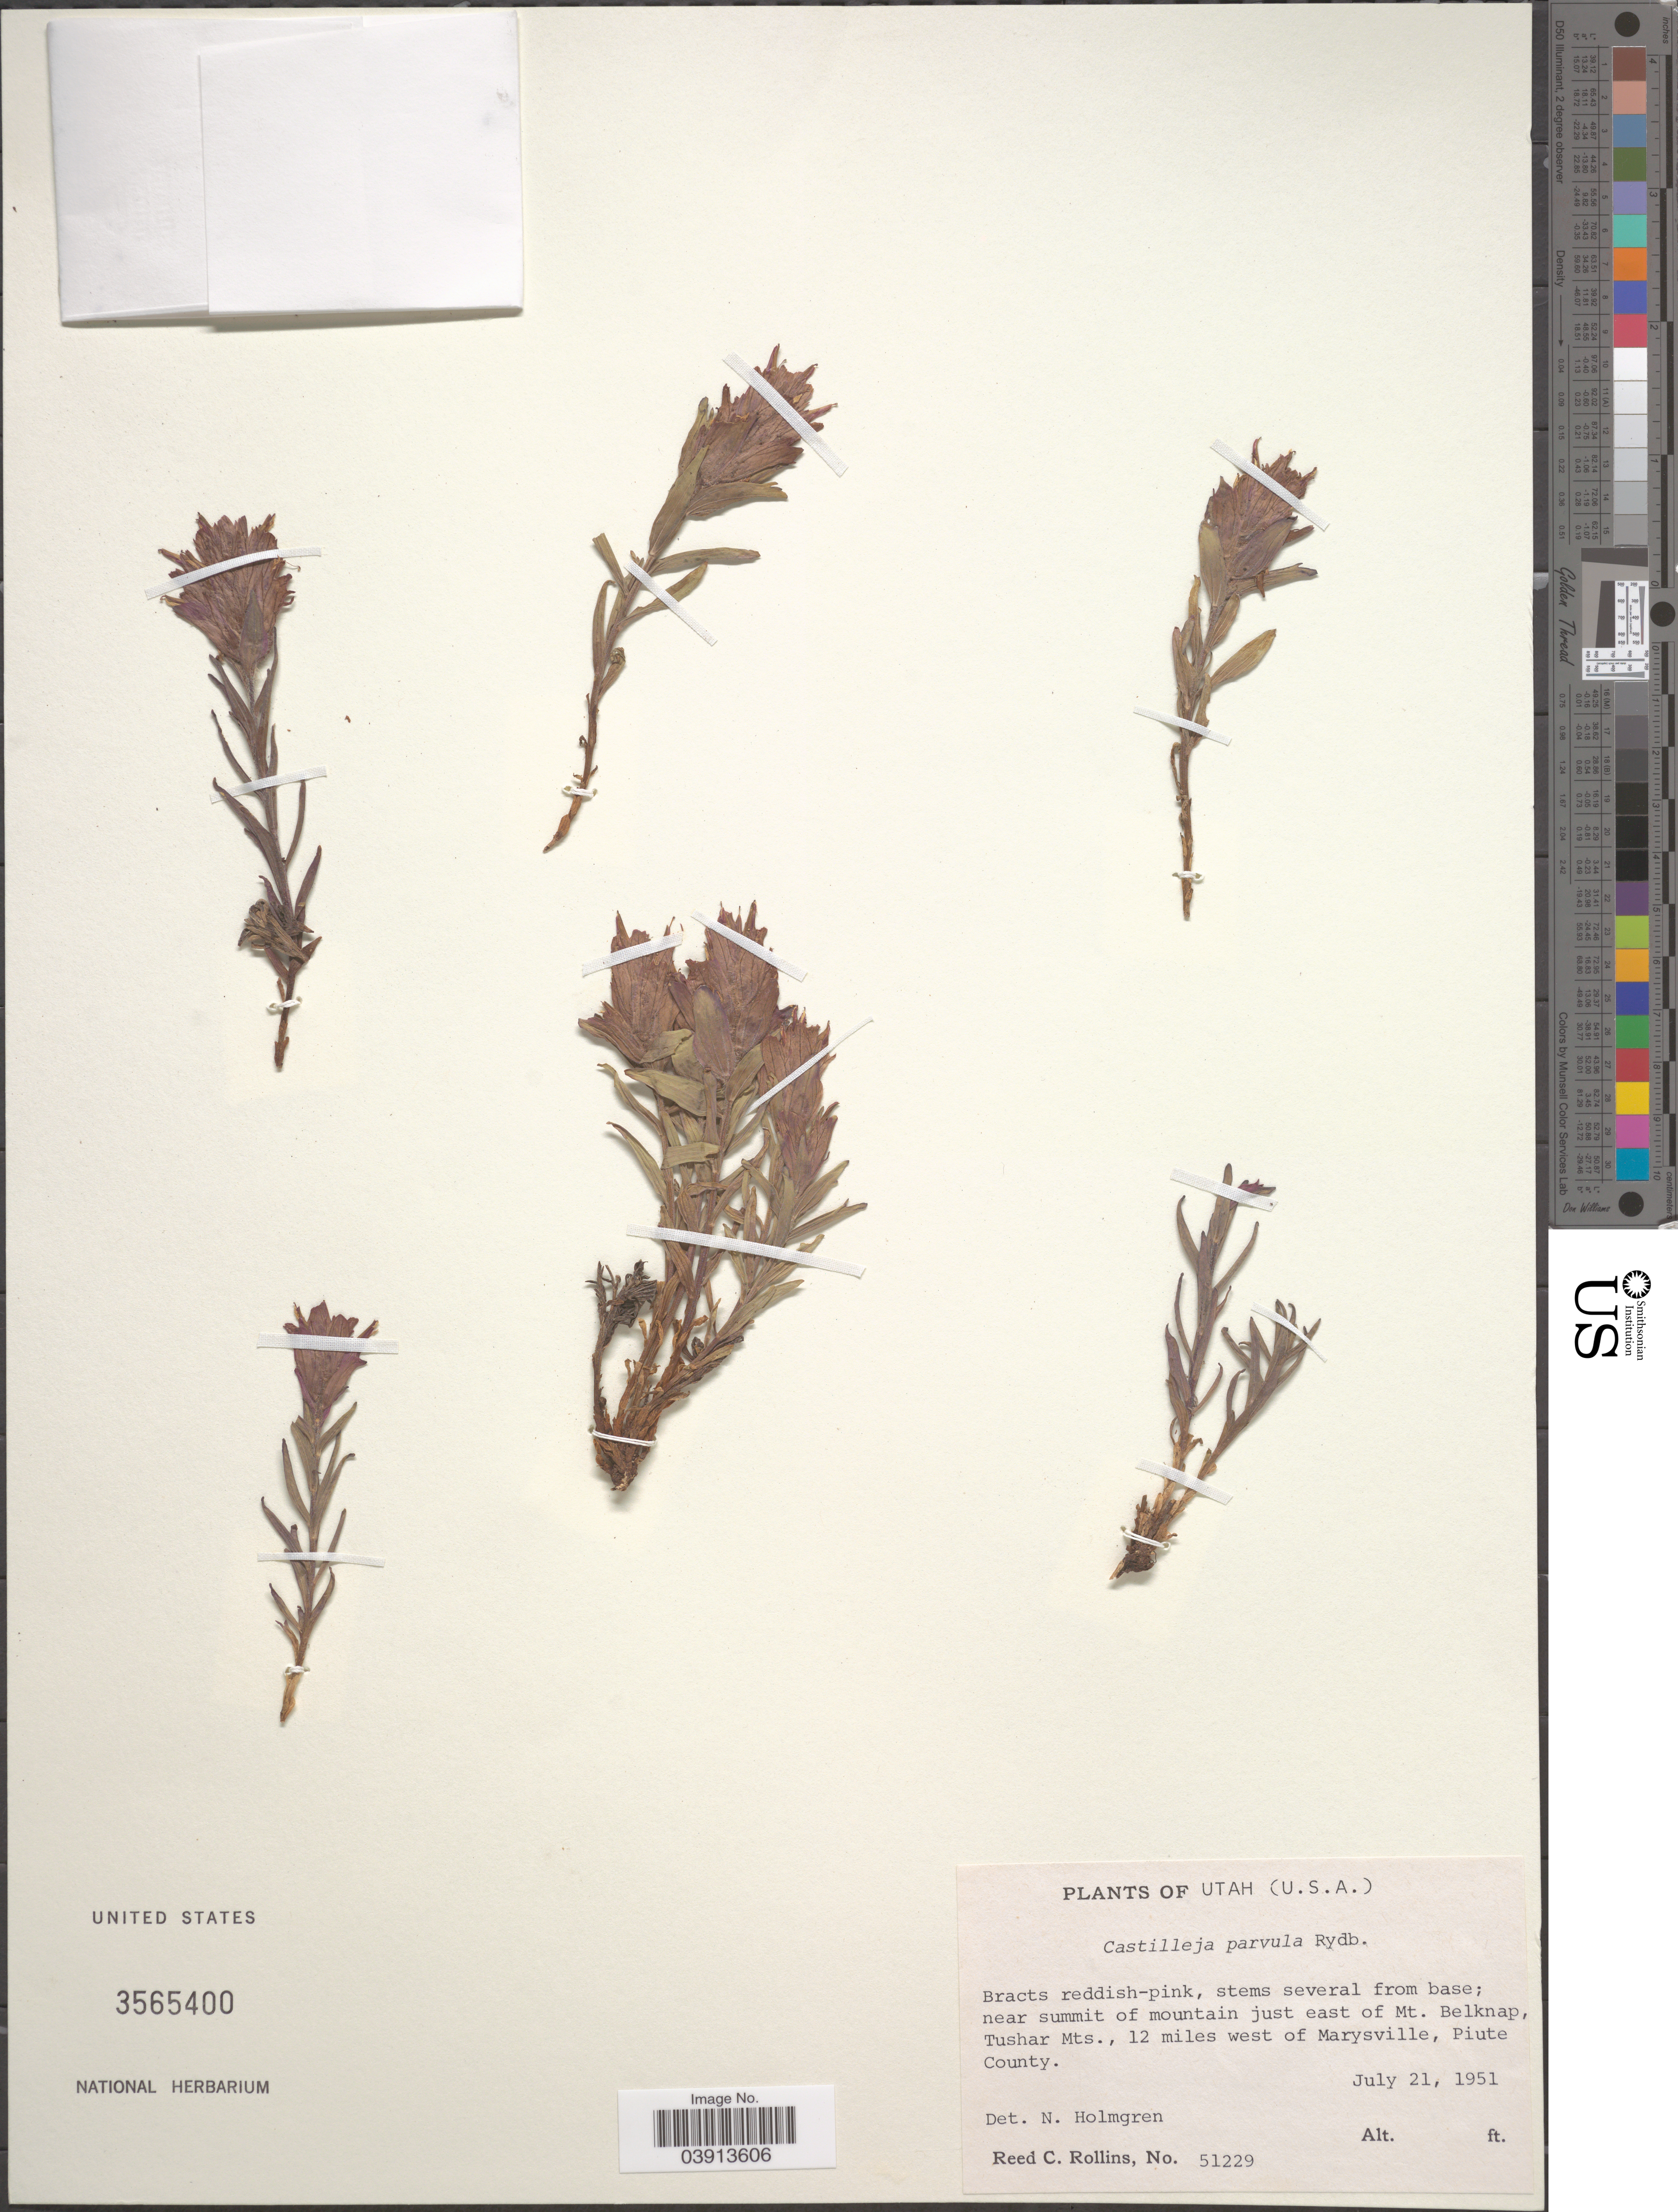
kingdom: Plantae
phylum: Tracheophyta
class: Magnoliopsida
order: Lamiales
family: Orobanchaceae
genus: Castilleja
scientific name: Castilleja parvula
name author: Rydb.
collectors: R. C. Rollins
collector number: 51229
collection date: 1951-07-21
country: United States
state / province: Utah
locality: Near summit of mountain just east of Mt. Belknap, Tushar Mts., 12 miles west of Marysville, Piute County.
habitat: near summit of mountain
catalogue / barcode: US 3565400